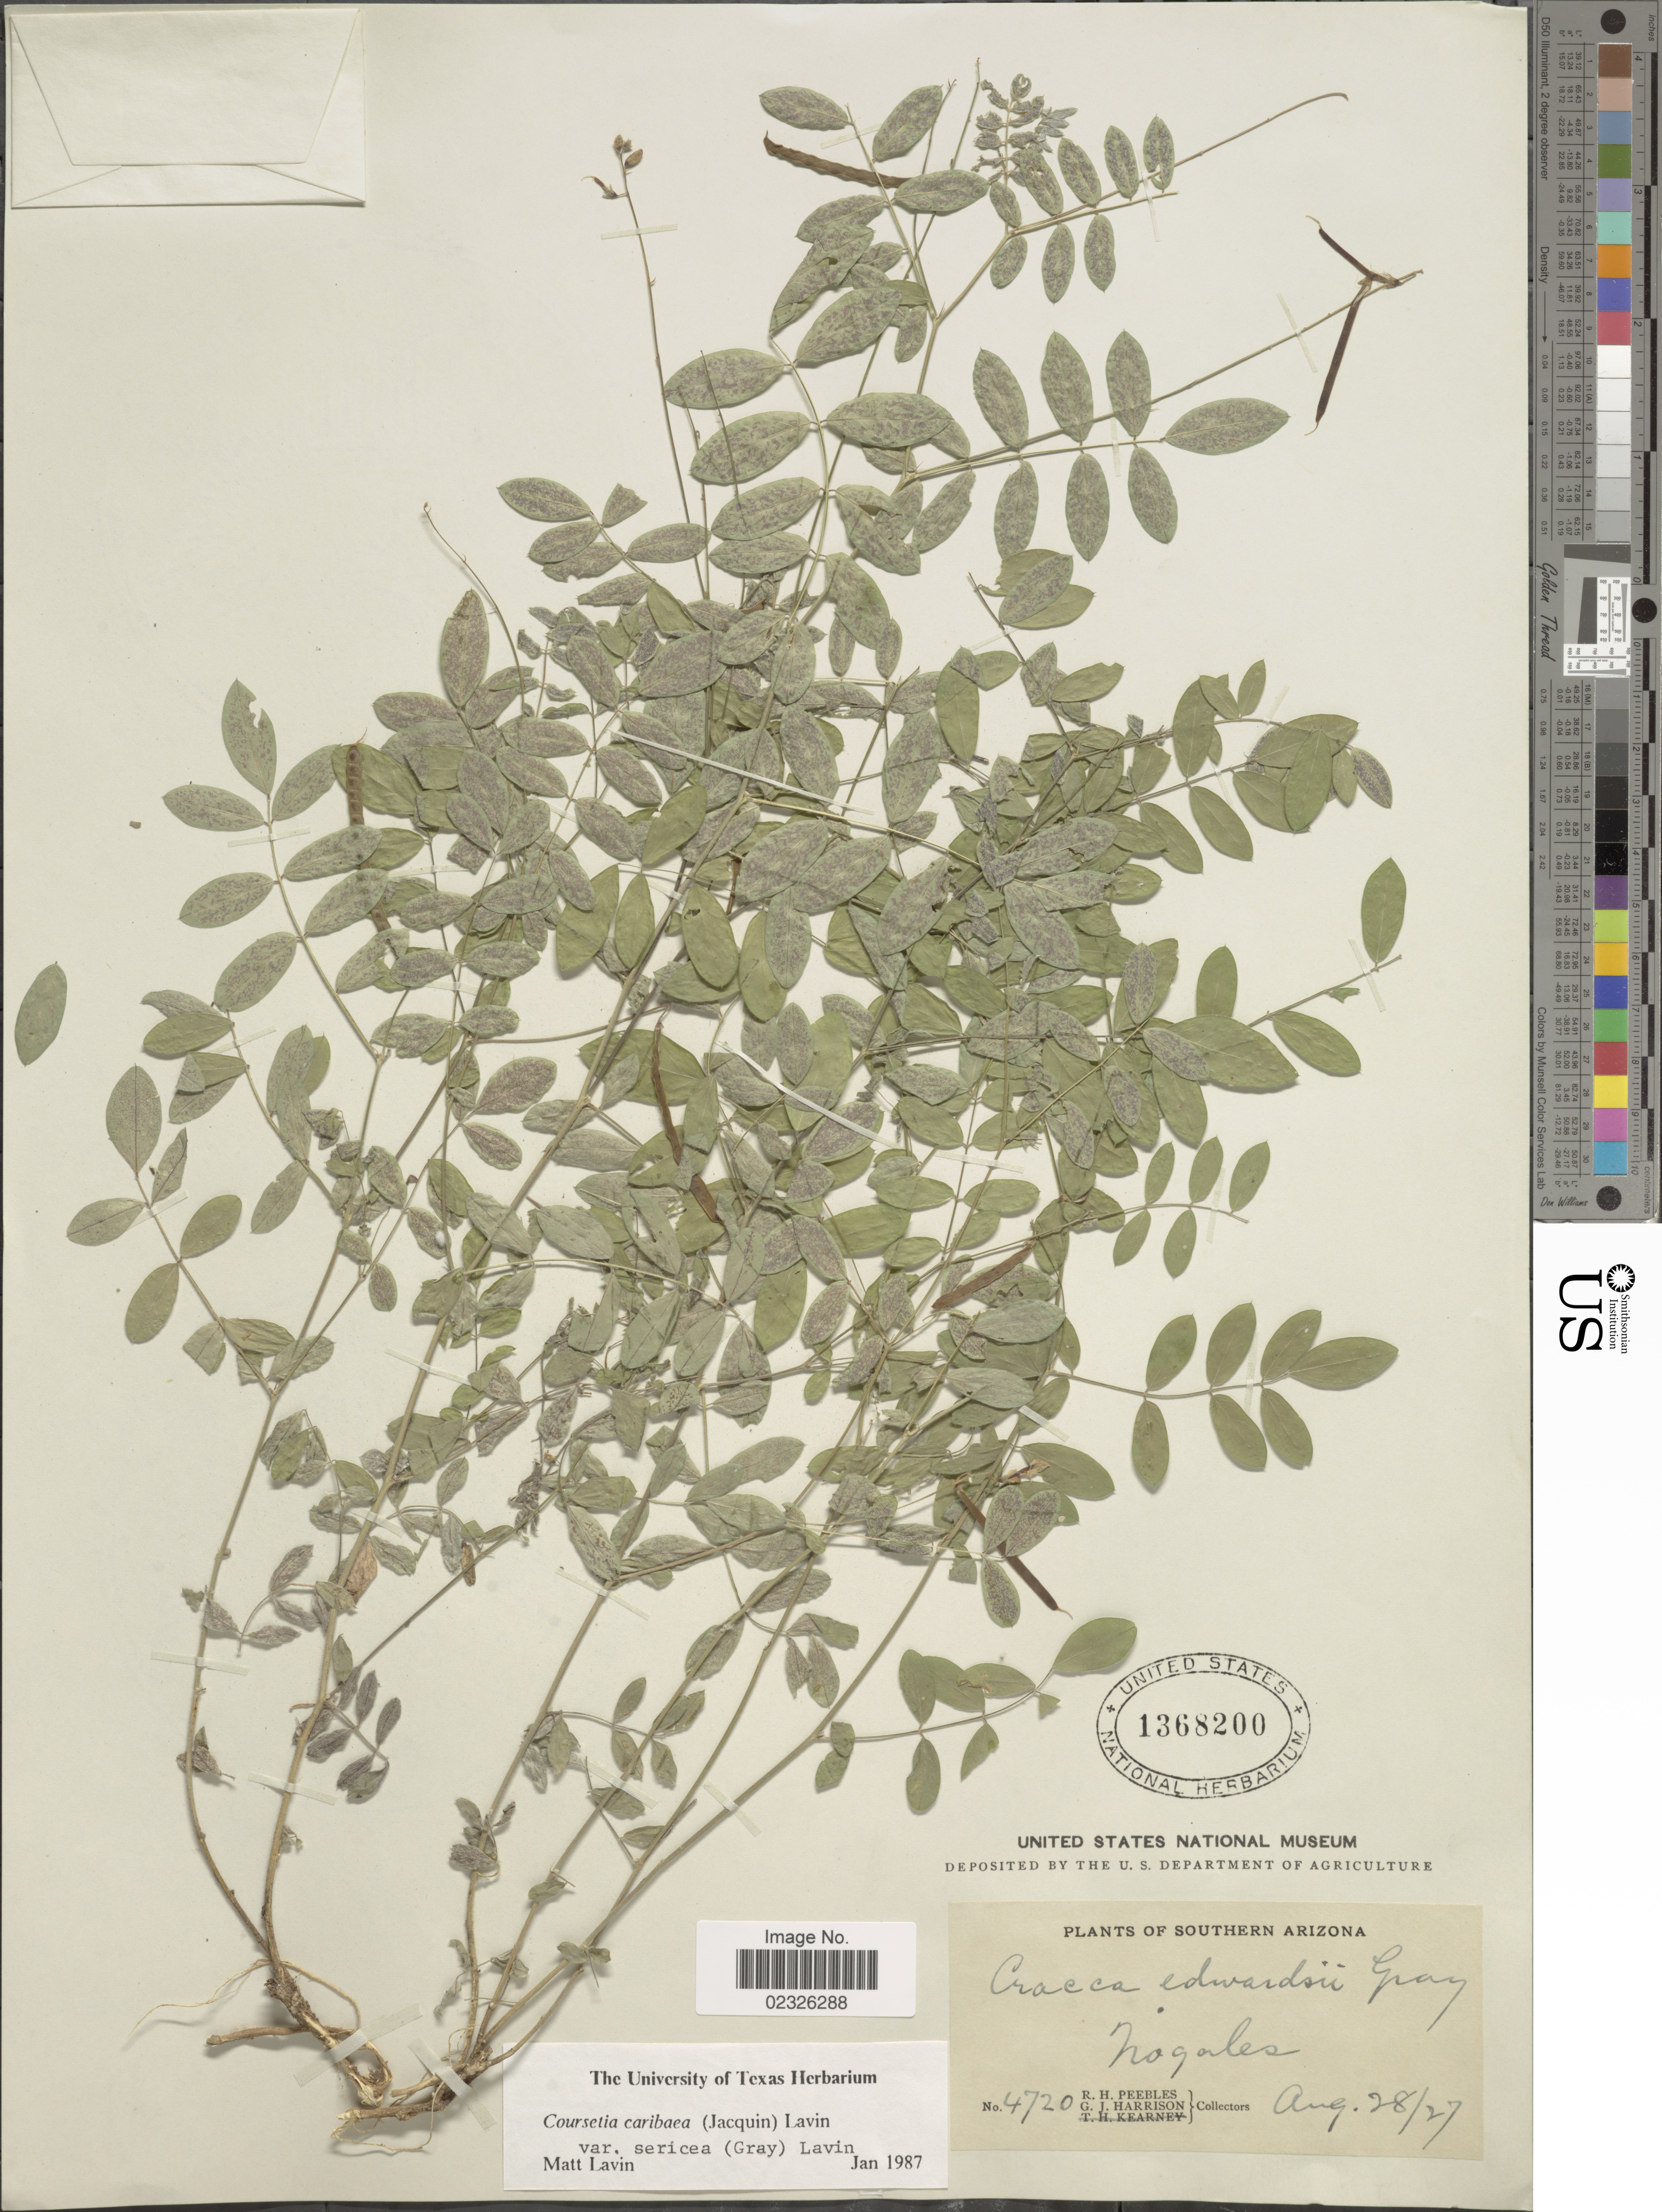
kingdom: Plantae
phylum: Tracheophyta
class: Magnoliopsida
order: Fabales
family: Fabaceae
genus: Coursetia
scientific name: Coursetia caribaea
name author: (Jacq.) Lavin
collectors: R. H. Peebles & G. J. Harrison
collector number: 4720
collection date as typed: Transcribed d/m/y: 28/8/27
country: United States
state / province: Arizona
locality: Southern Arizona. Nogales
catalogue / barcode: US 1368200